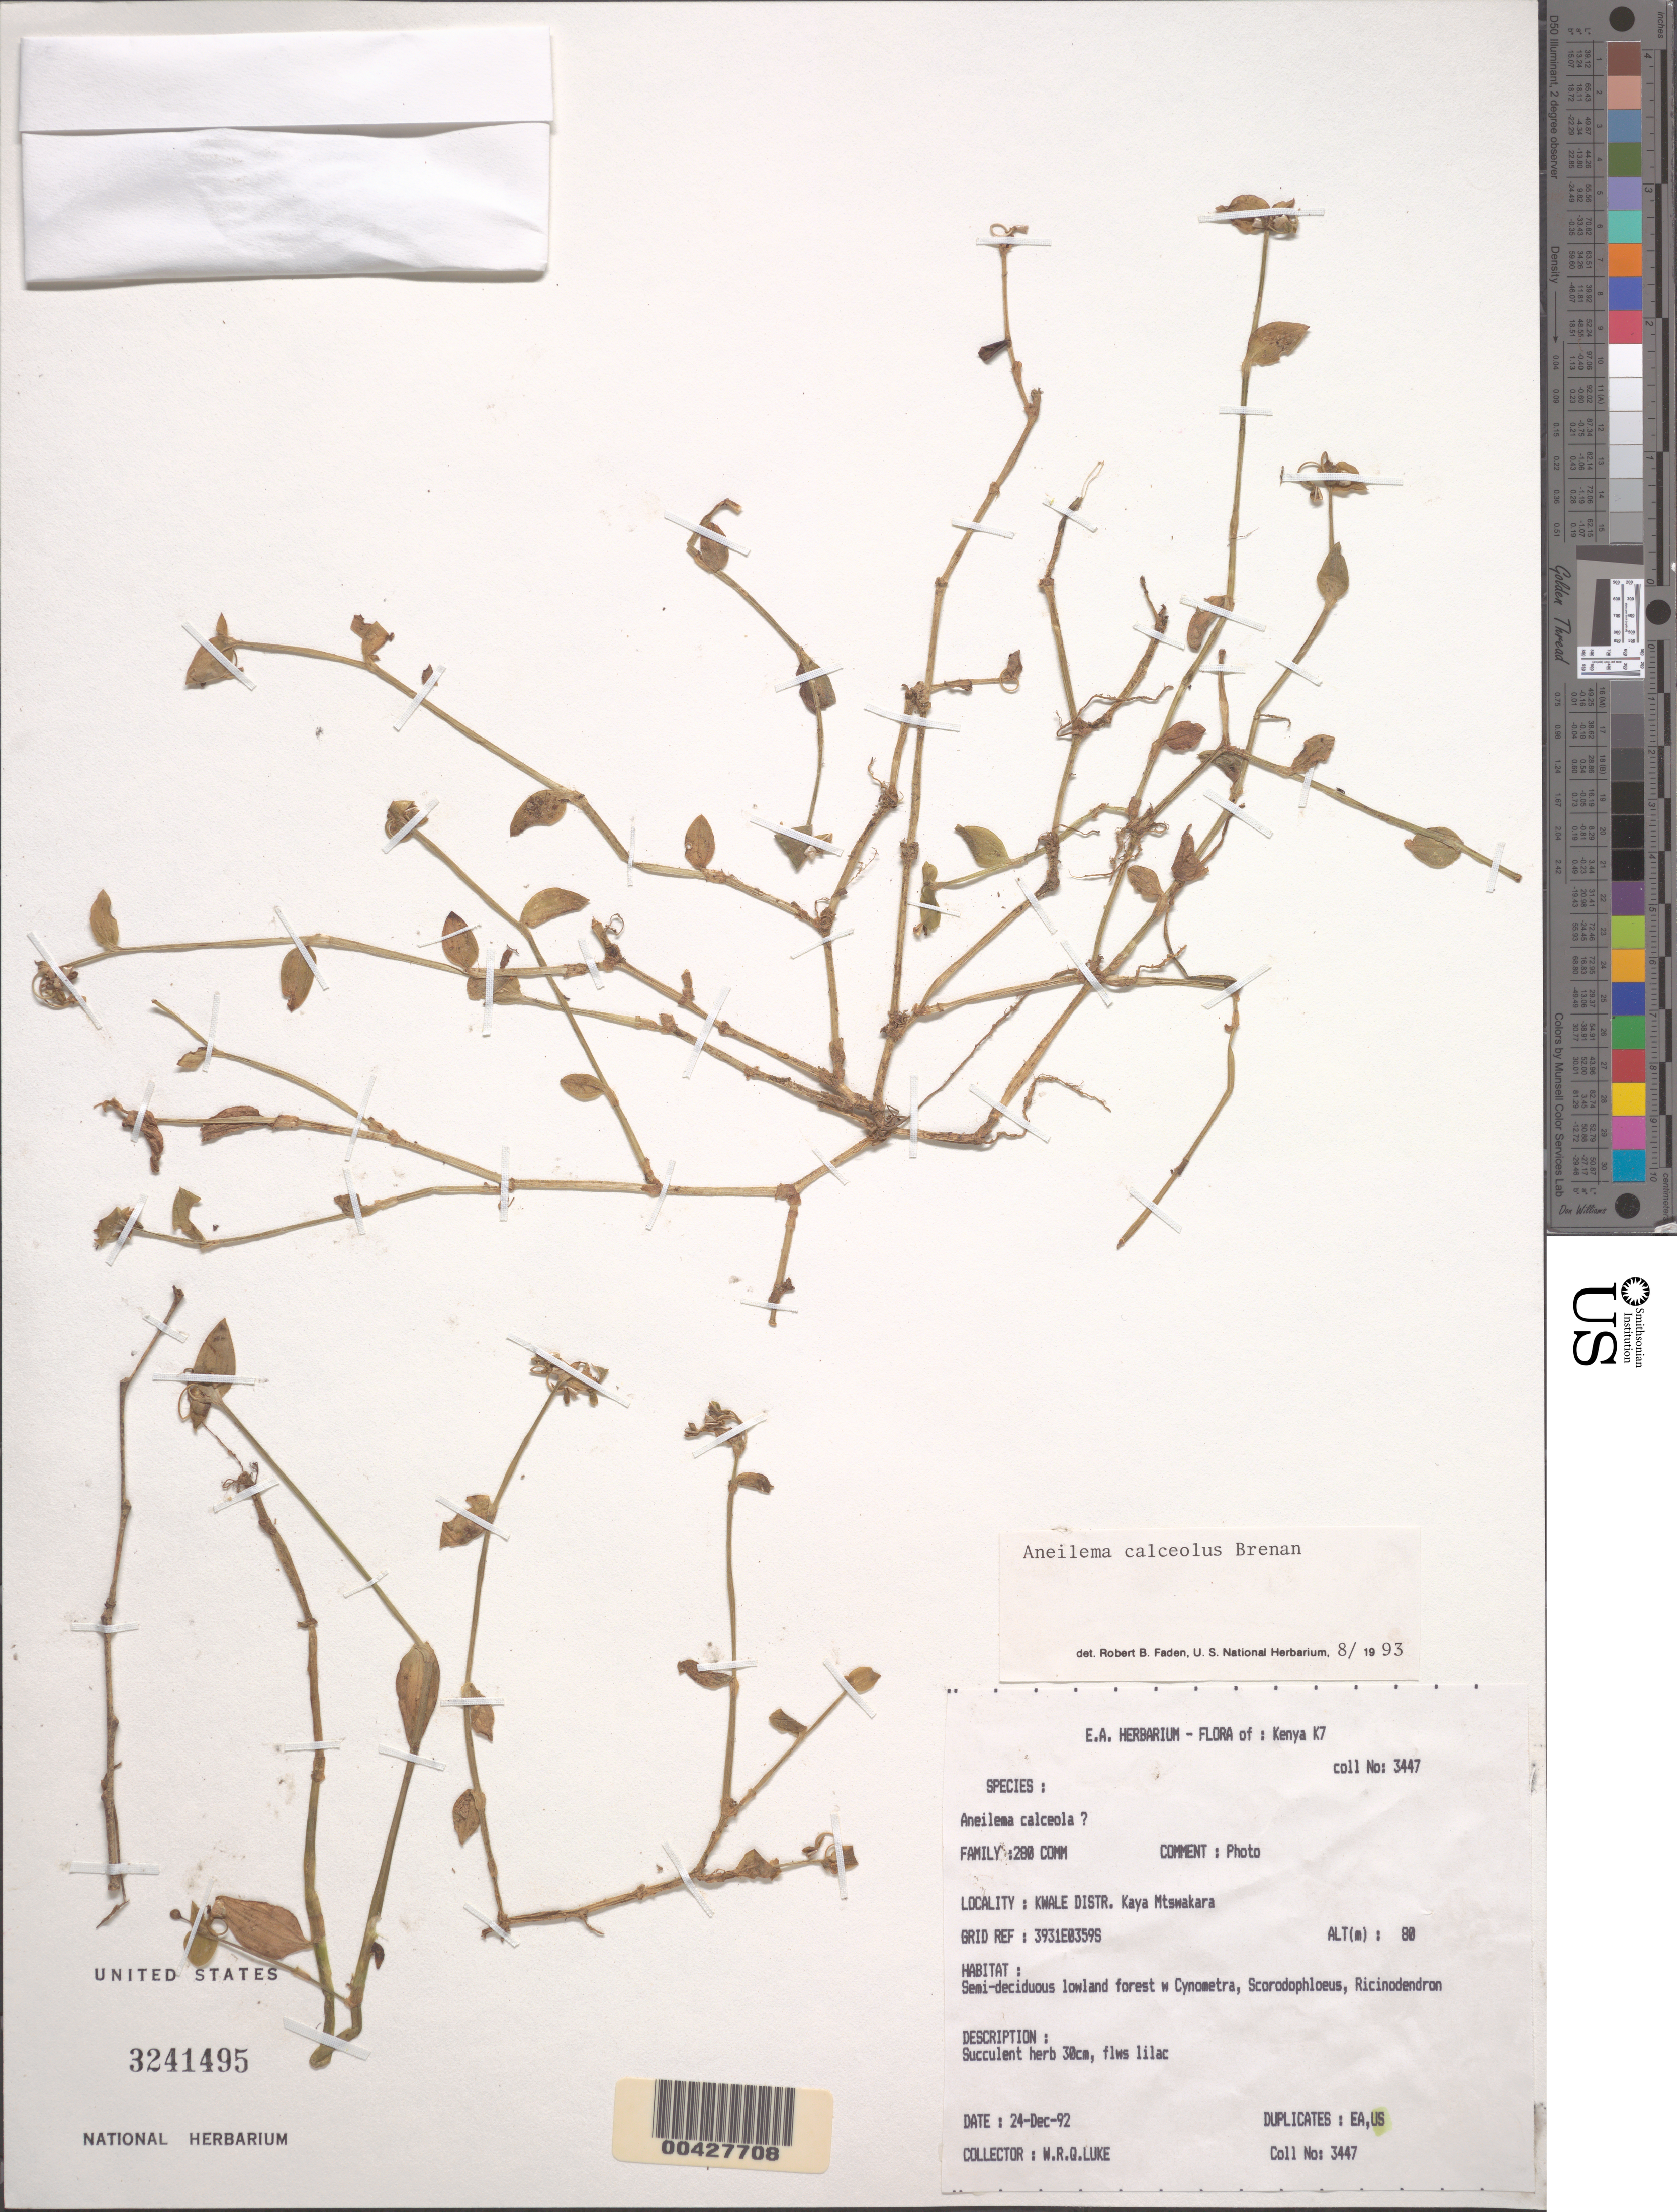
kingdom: Plantae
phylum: Tracheophyta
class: Liliopsida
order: Commelinales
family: Commelinaceae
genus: Aneilema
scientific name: Aneilema calceolus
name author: Brenan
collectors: M. Luke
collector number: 3447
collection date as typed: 24 Dec 1992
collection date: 1992-12-24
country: Kenya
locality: Kwale, kaya mtswakara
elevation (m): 80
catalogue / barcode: US 3241495